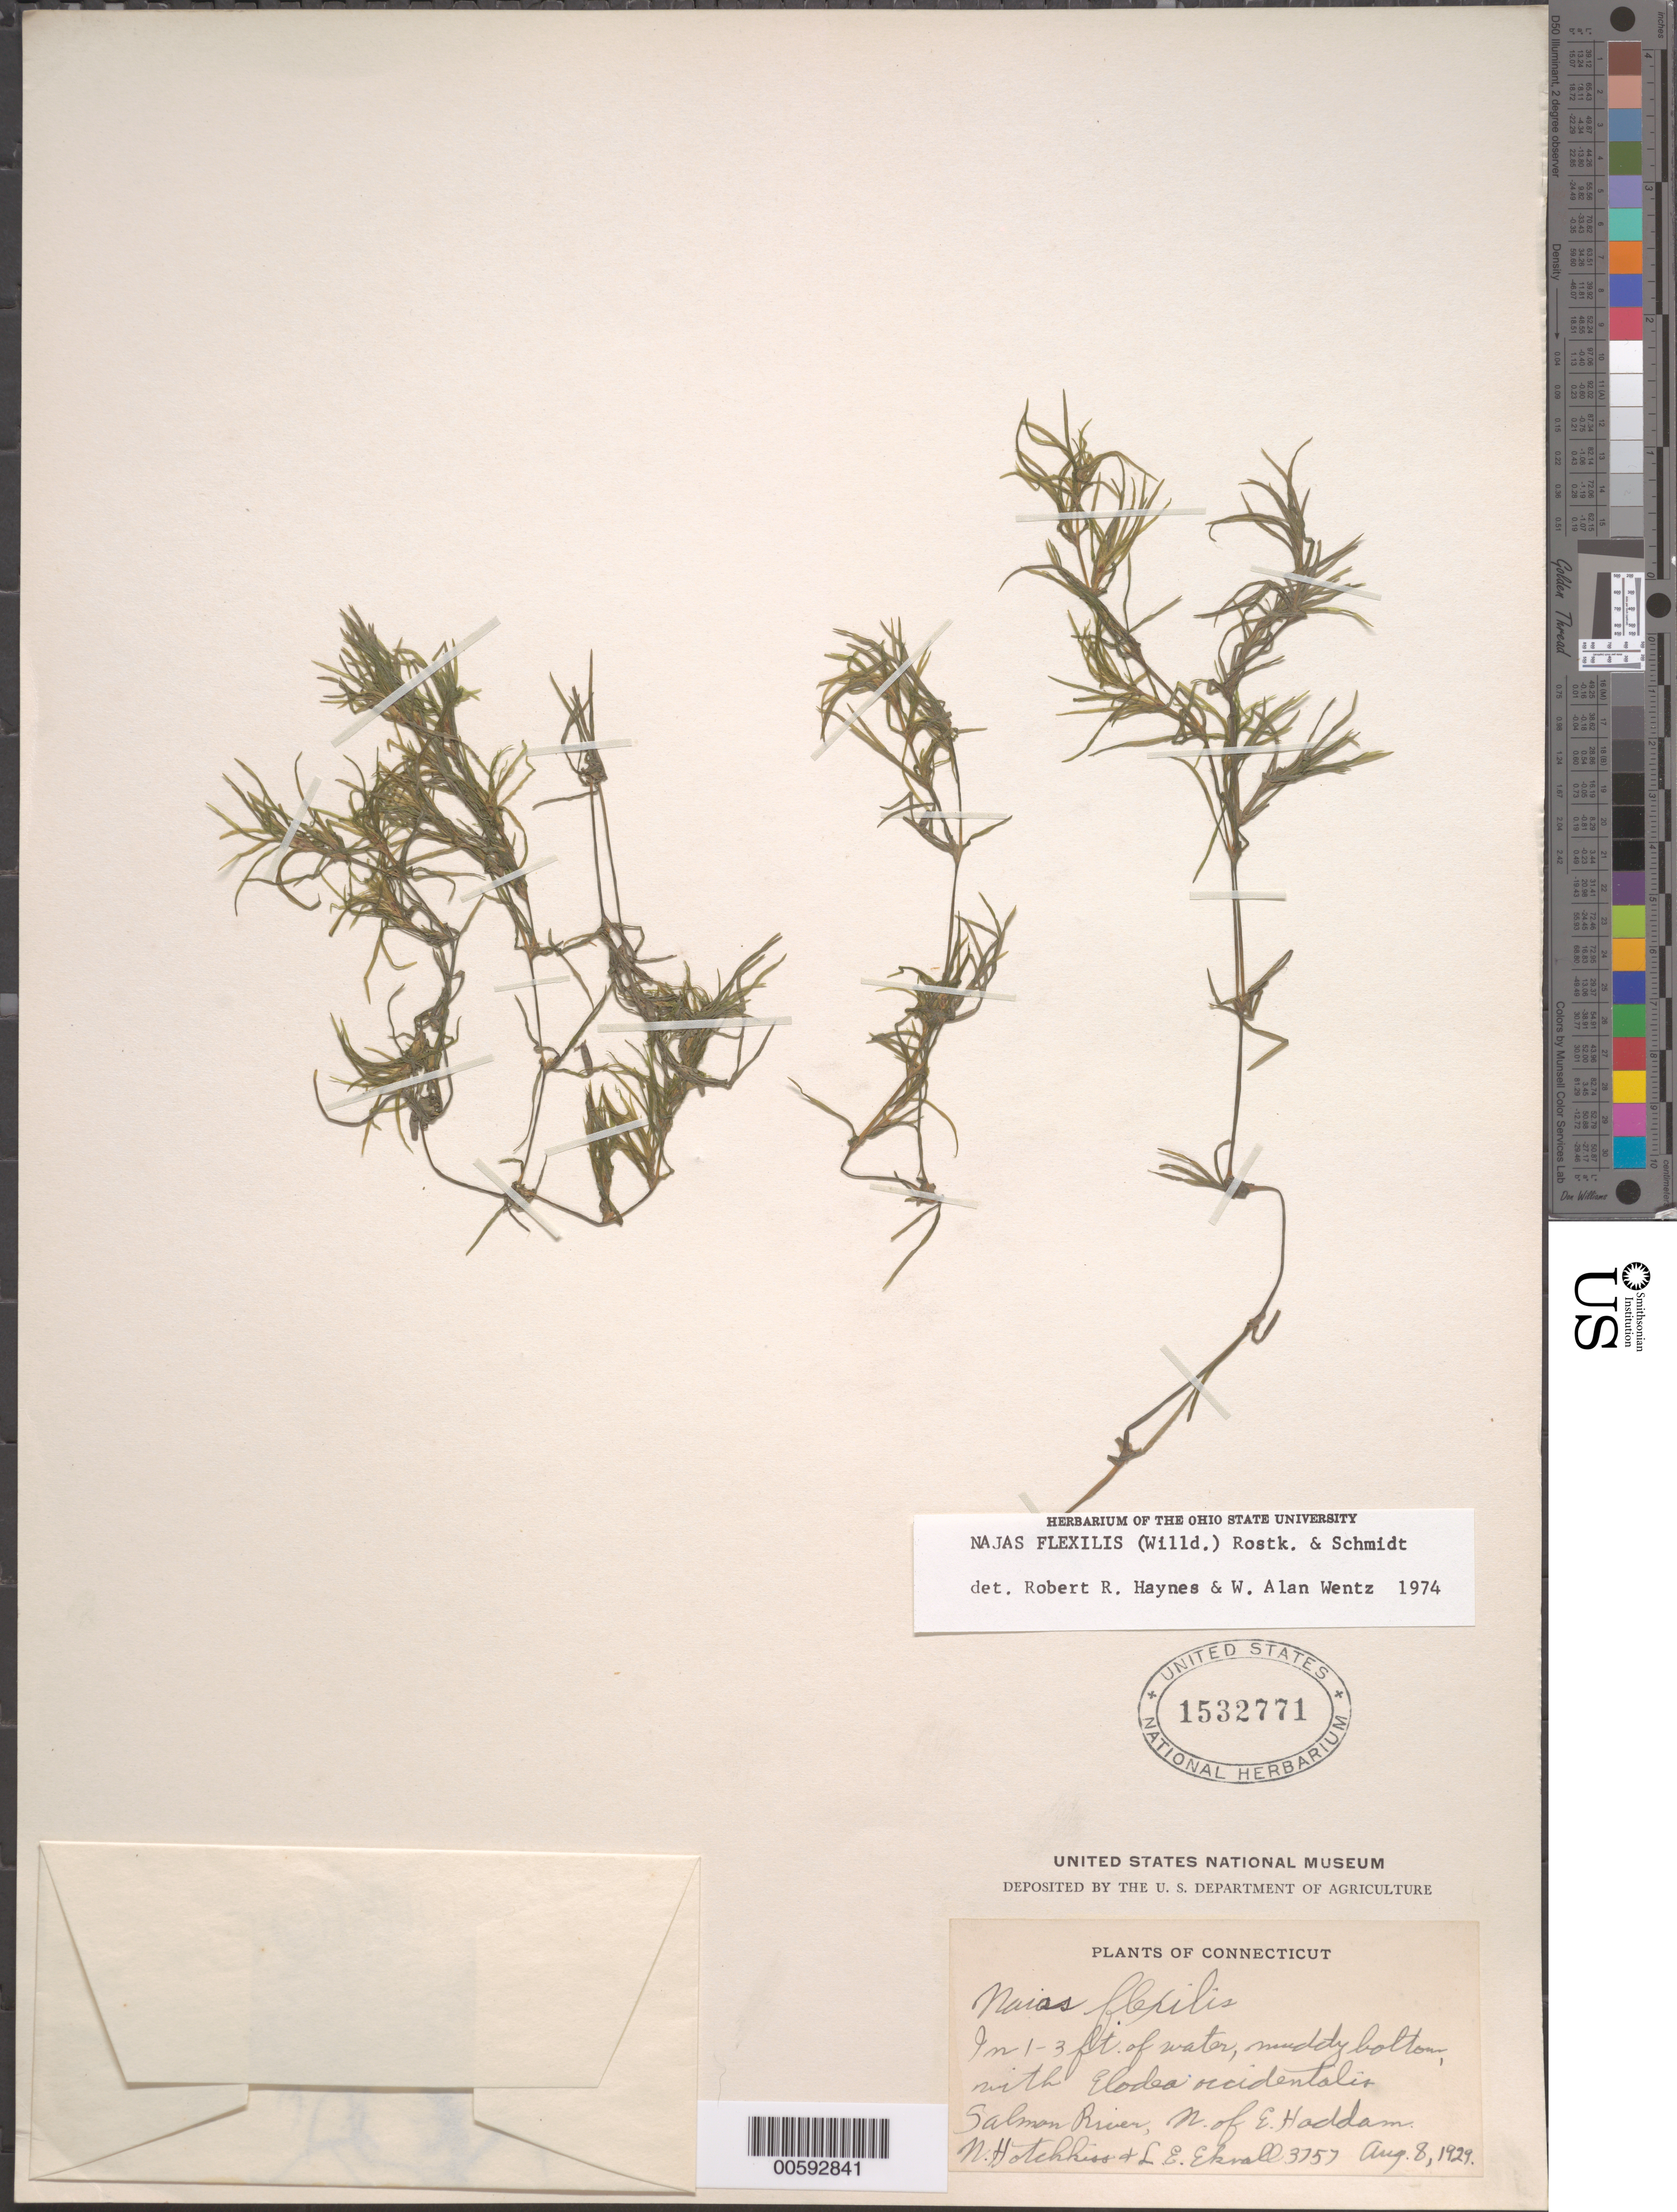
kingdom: Plantae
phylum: Tracheophyta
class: Liliopsida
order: Alismatales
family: Hydrocharitaceae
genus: Najas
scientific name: Najas flexilis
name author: (Willd.) Rostk. & Schmidt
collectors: N. Hotchkiss & L. Ekvall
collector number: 3757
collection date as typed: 08 Aug 1929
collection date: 1929-08-08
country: United States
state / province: Connecticut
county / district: Middlesex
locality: Salmon River, N of East Haddam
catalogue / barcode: US 1532771